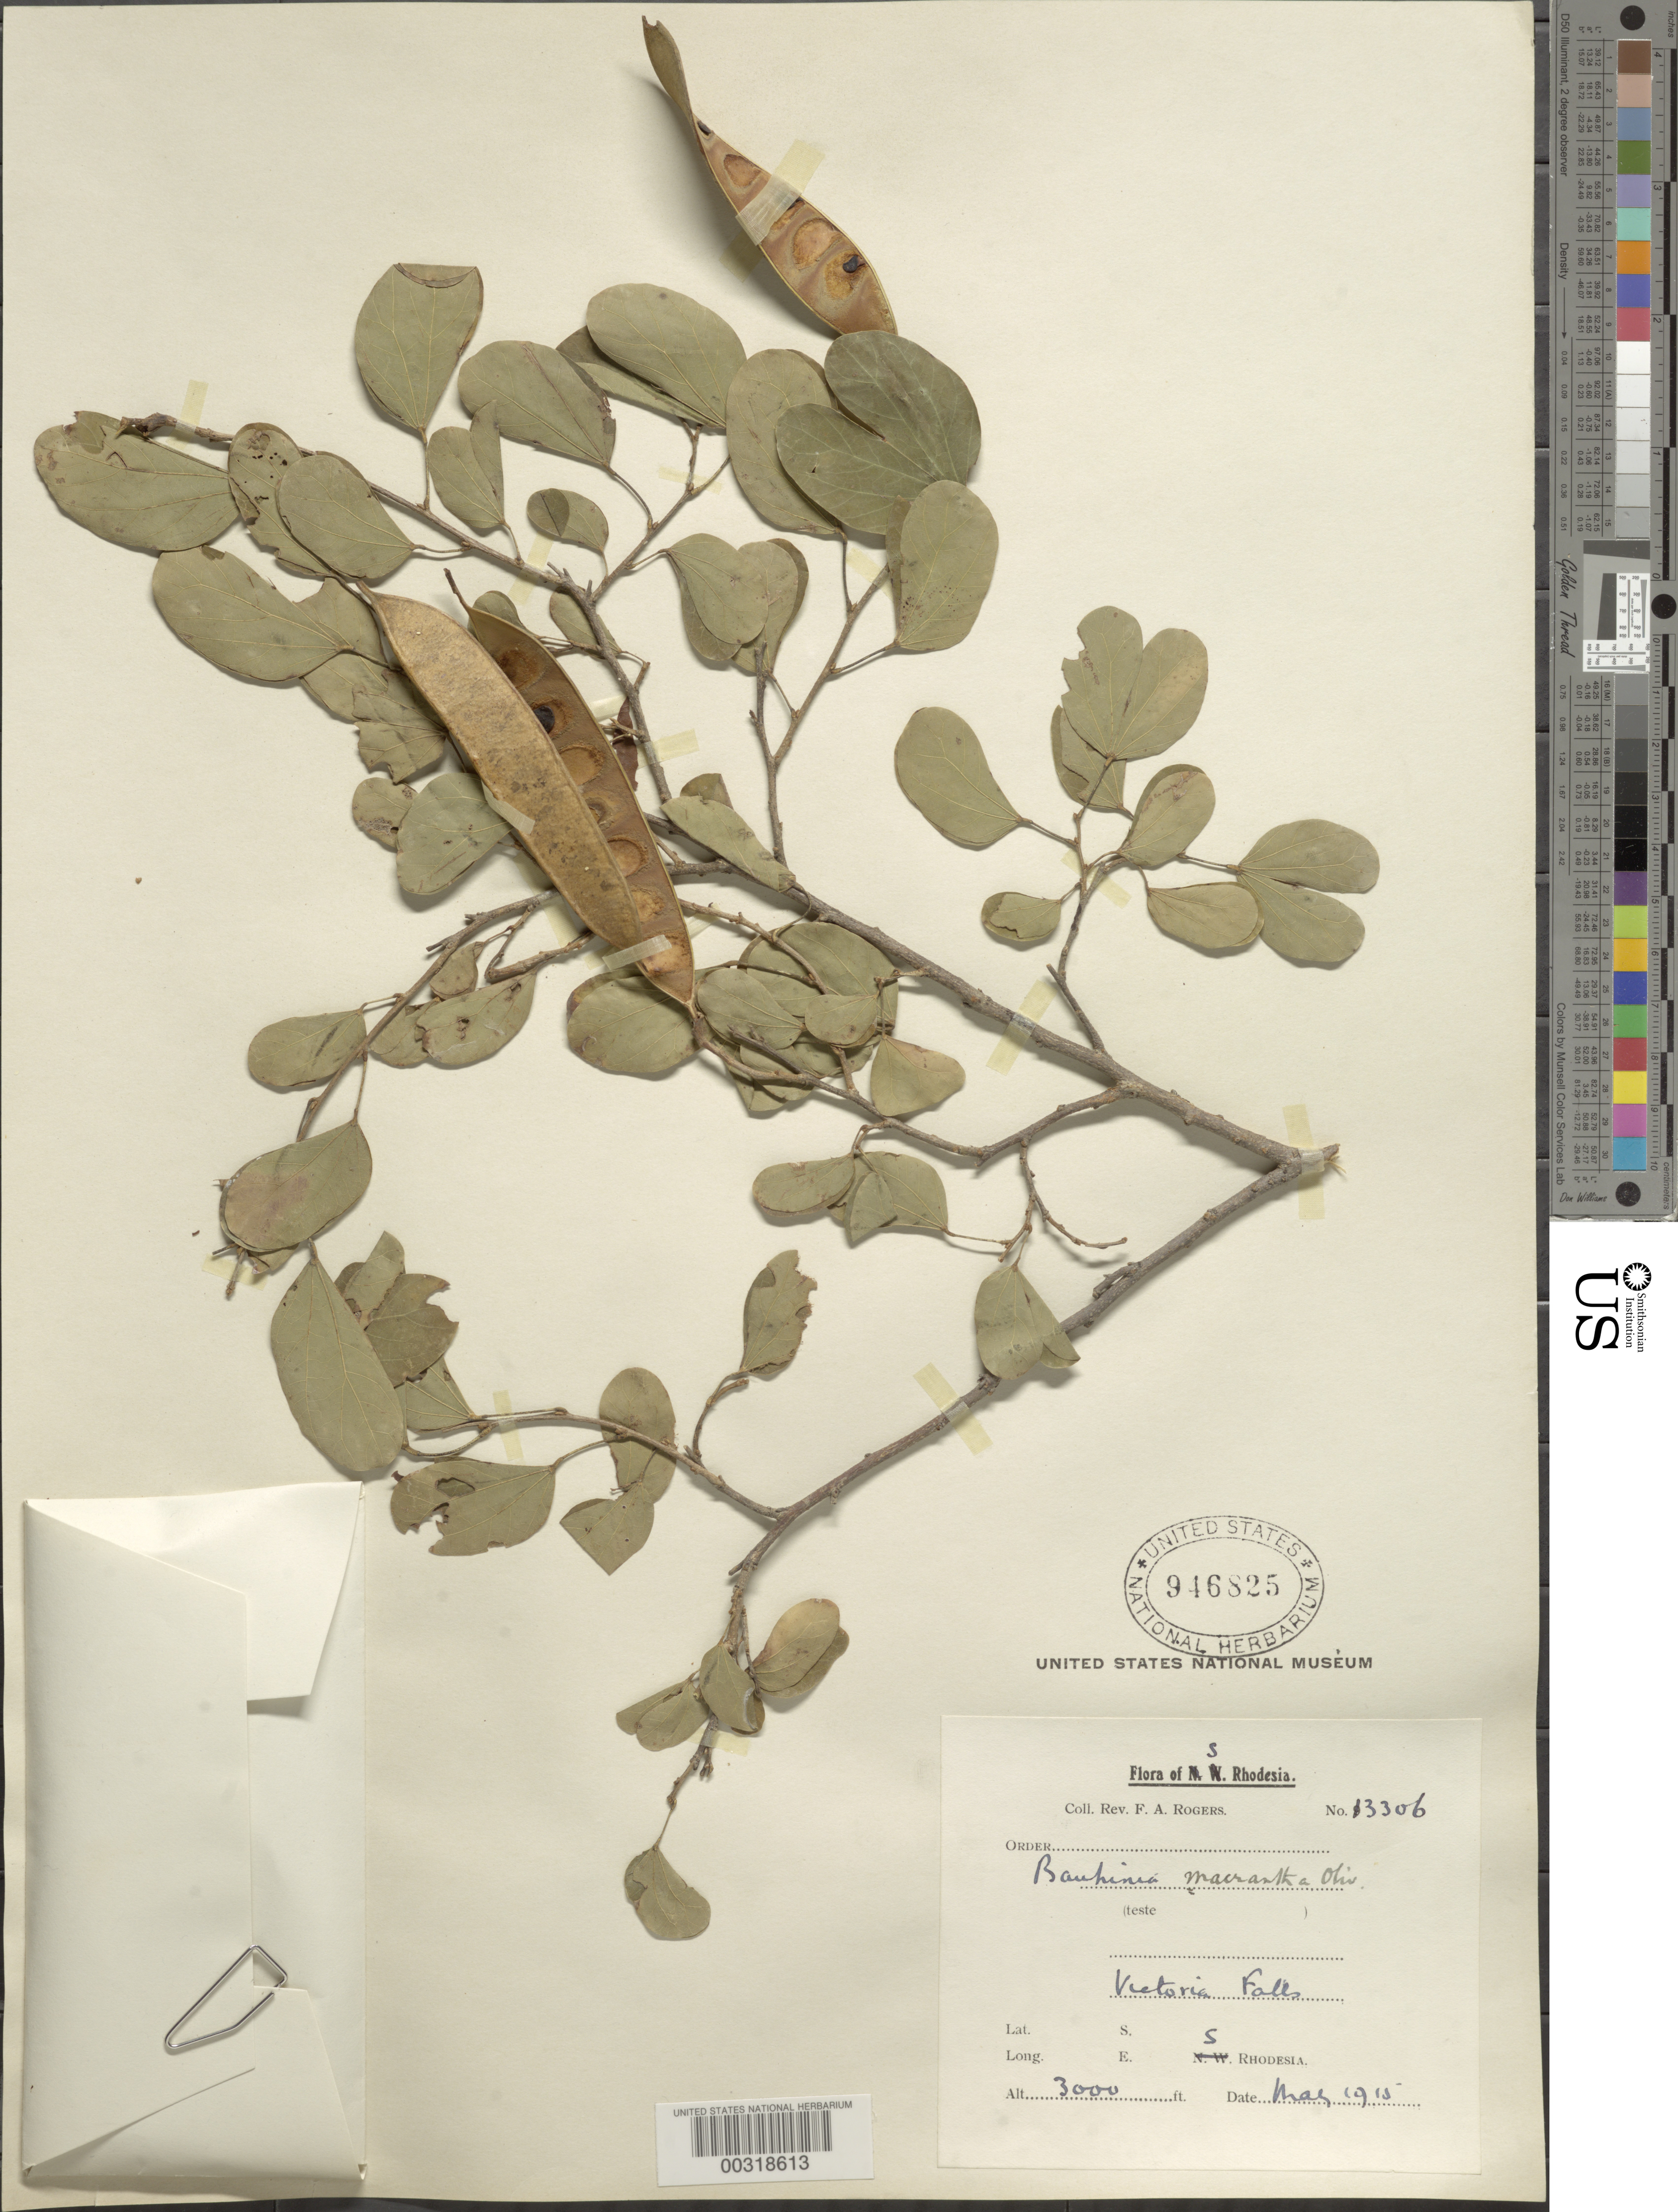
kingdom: Plantae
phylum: Tracheophyta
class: Magnoliopsida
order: Fabales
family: Fabaceae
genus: Bauhinia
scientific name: Bauhinia macrantha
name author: Oliv.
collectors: F. A. Rogers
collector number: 13306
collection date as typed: Mar 1915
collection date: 1915-03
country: Zimbabwe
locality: Victoria falls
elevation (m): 914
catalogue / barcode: US 946825